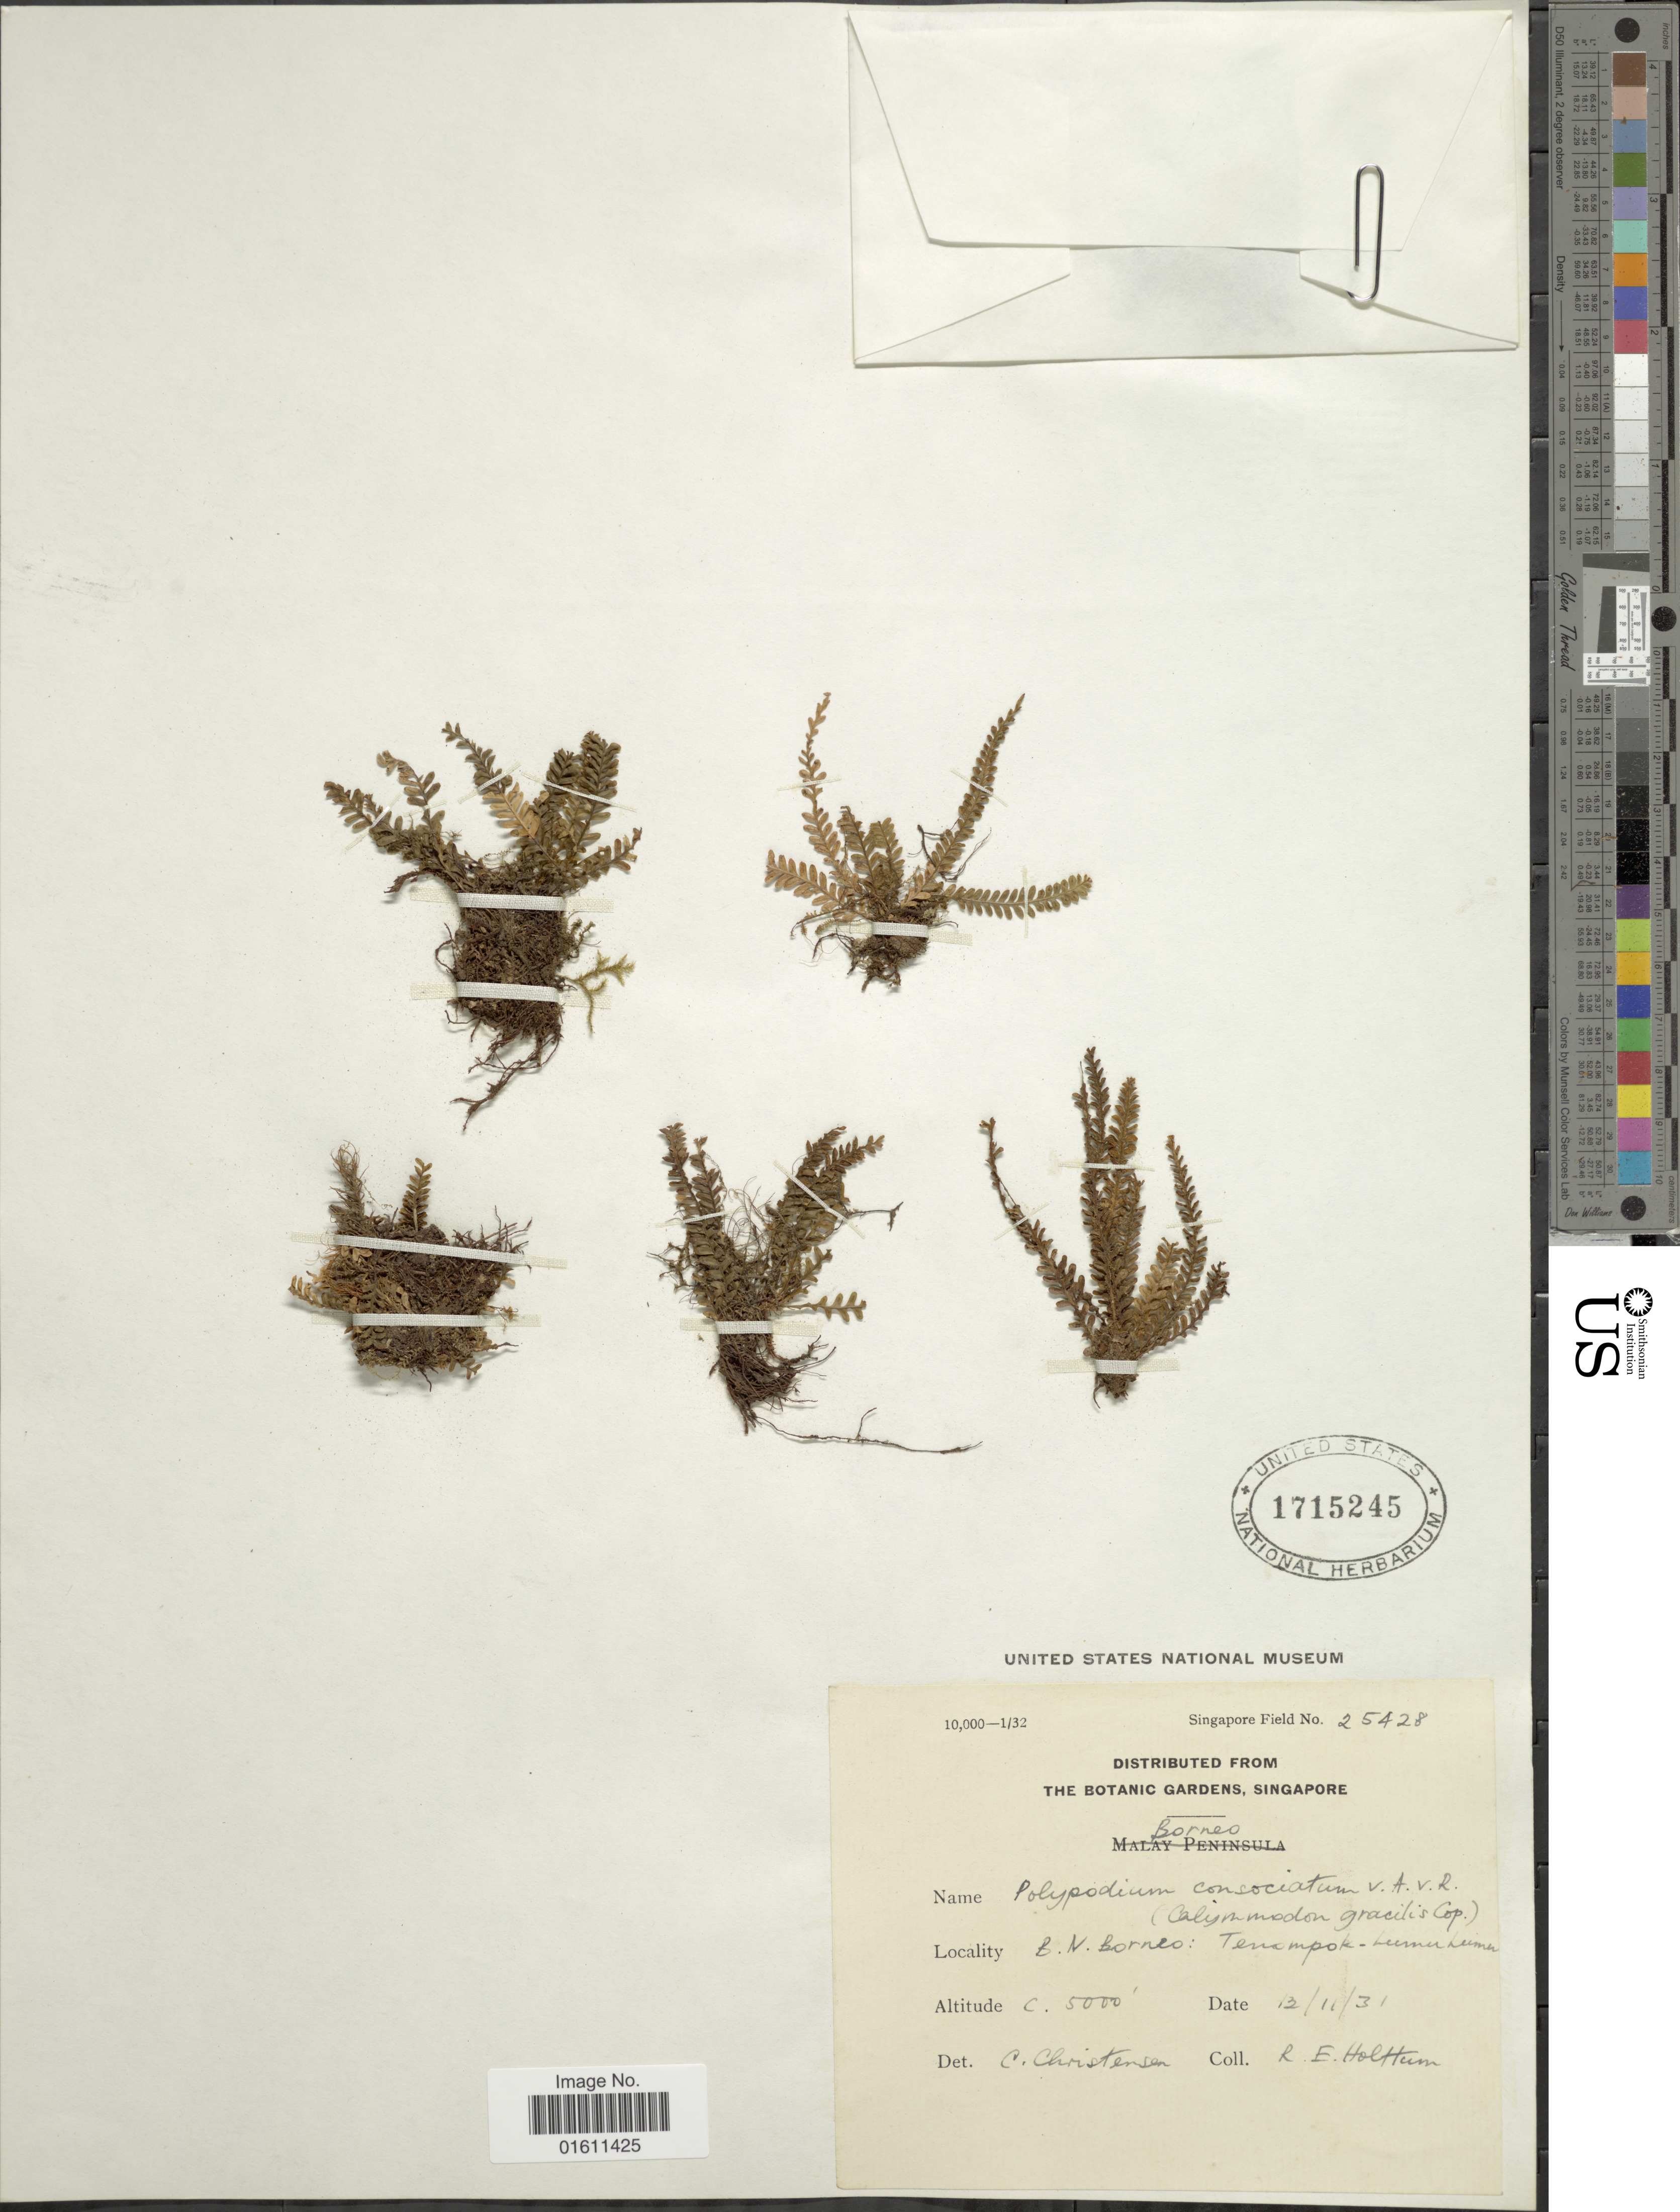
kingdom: Plantae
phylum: Tracheophyta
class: Polypodiopsida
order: Polypodiales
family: Polypodiaceae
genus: Calymmodon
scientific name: Calymmodon gracilis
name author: (Fée) Copel.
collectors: R. E. Holttum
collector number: Singapore Filed 25428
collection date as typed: Transcribed d/m/y: 12/11/31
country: Malaysia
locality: Borneo, B.N. Borneo, Tenampok-humukuma.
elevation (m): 1524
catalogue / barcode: US 1715245